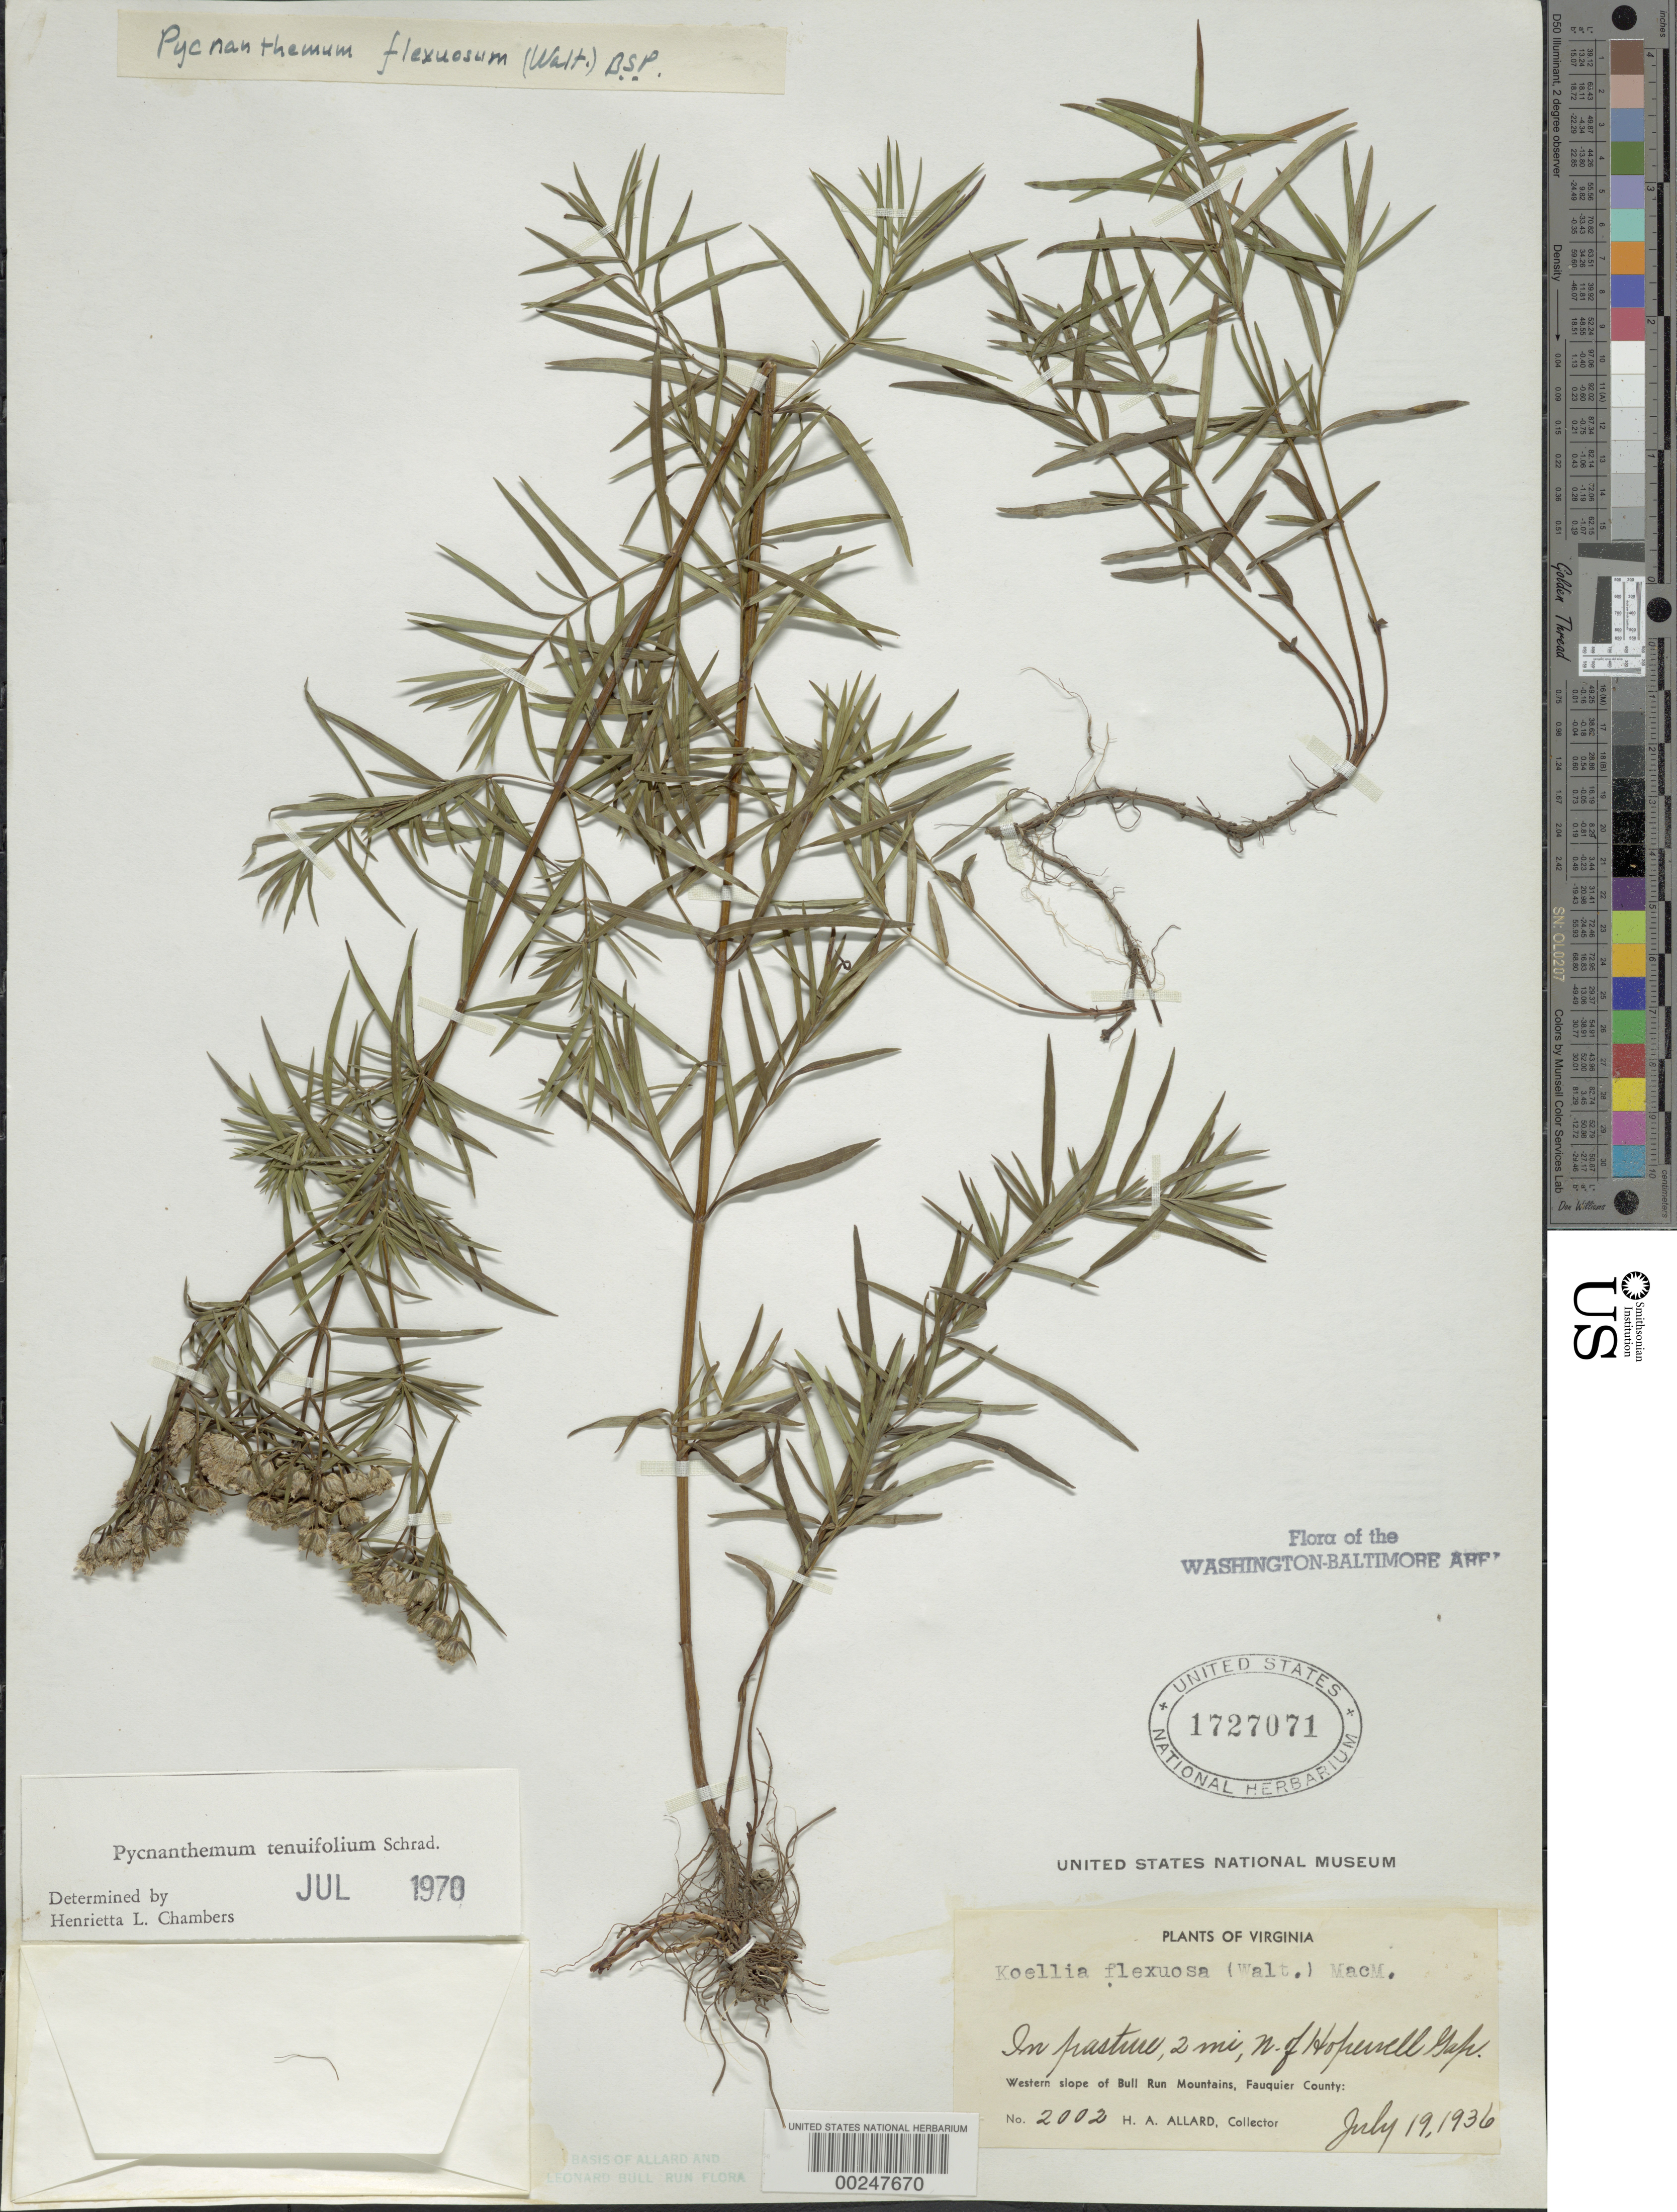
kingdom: Plantae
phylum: Tracheophyta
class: Magnoliopsida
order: Lamiales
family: Lamiaceae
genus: Pycnanthemum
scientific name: Pycnanthemum tenuifolium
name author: Schrad.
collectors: H. A. Allard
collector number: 2002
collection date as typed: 19 Jul 1936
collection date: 1936-07-19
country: United States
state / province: Virginia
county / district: Fauquier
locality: N of Hopewell Gap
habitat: In pasture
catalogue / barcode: US 1727071